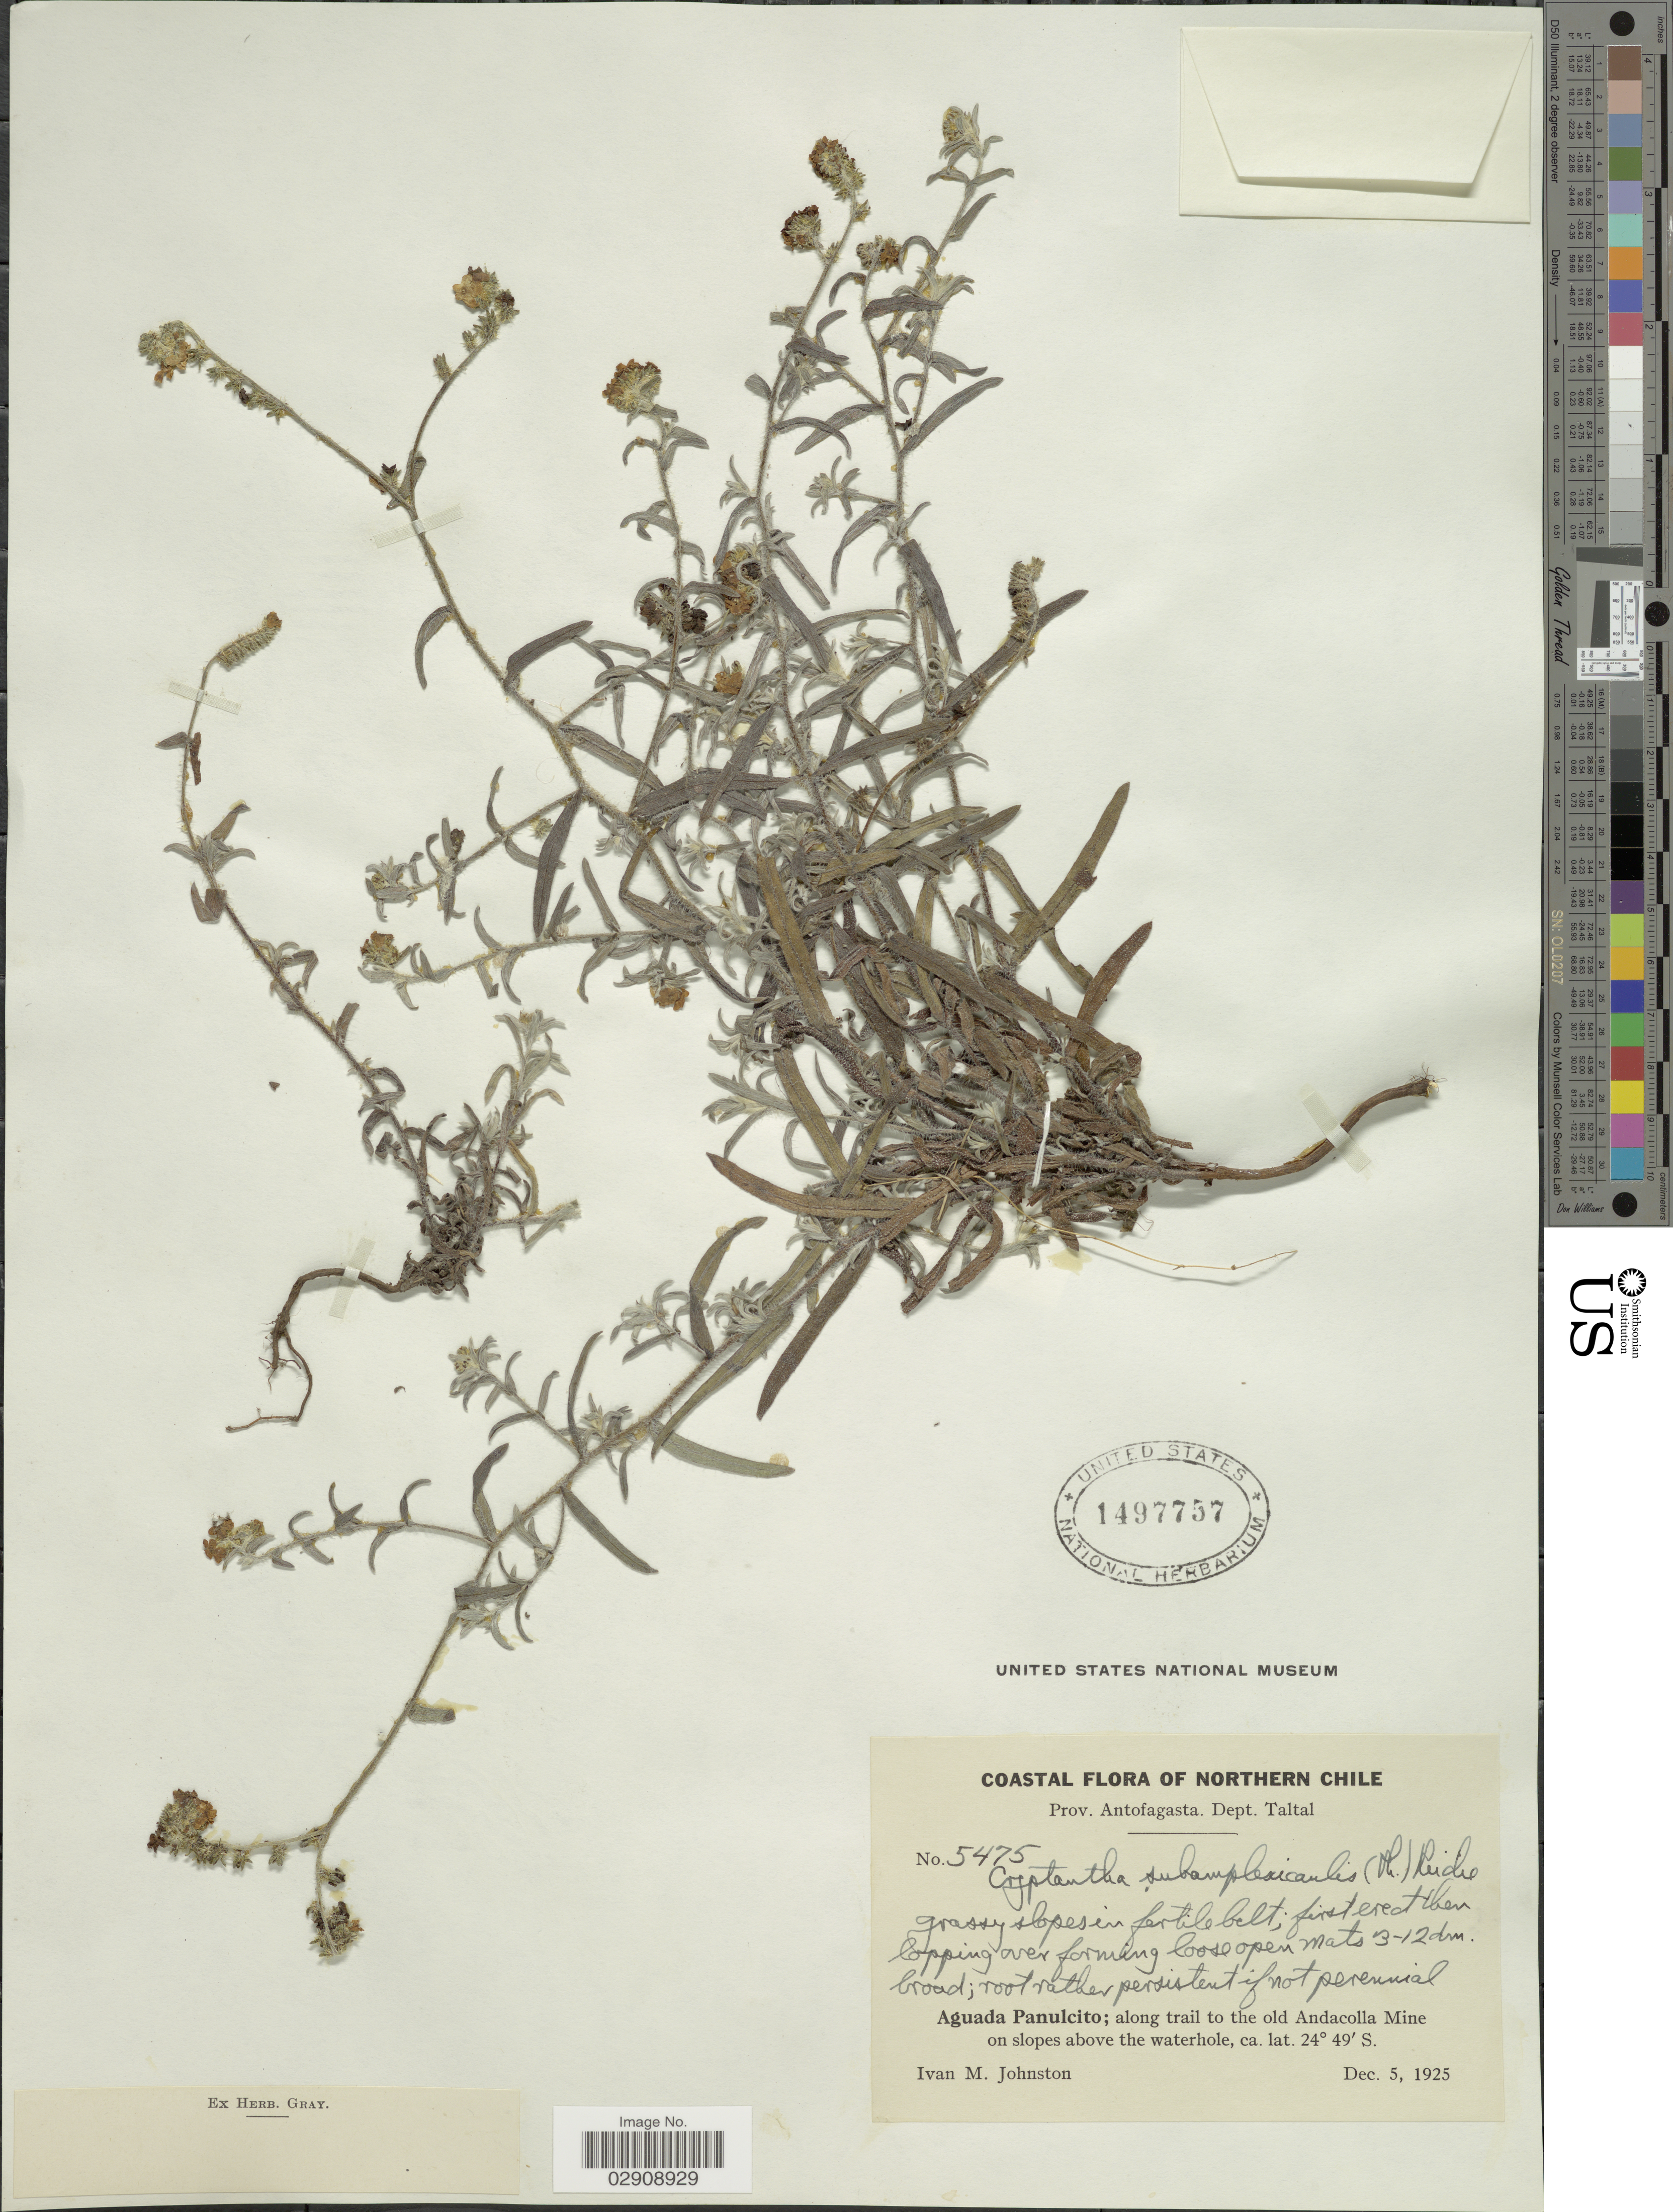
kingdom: Plantae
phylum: Tracheophyta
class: Magnoliopsida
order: Boraginales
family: Boraginaceae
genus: Cryptantha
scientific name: Cryptantha subamplexicaulis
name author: (Phil.) Reiche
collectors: I.M. Johnston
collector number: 5475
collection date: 1925-12-05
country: Chile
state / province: Antofagasta (II)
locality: Aguada Panulcito; along trail to the old Andacolla Mine on slopes above the waterhole. Prov. Antofagasta. Dept. Taltal. Northern Chile.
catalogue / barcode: US 1497757